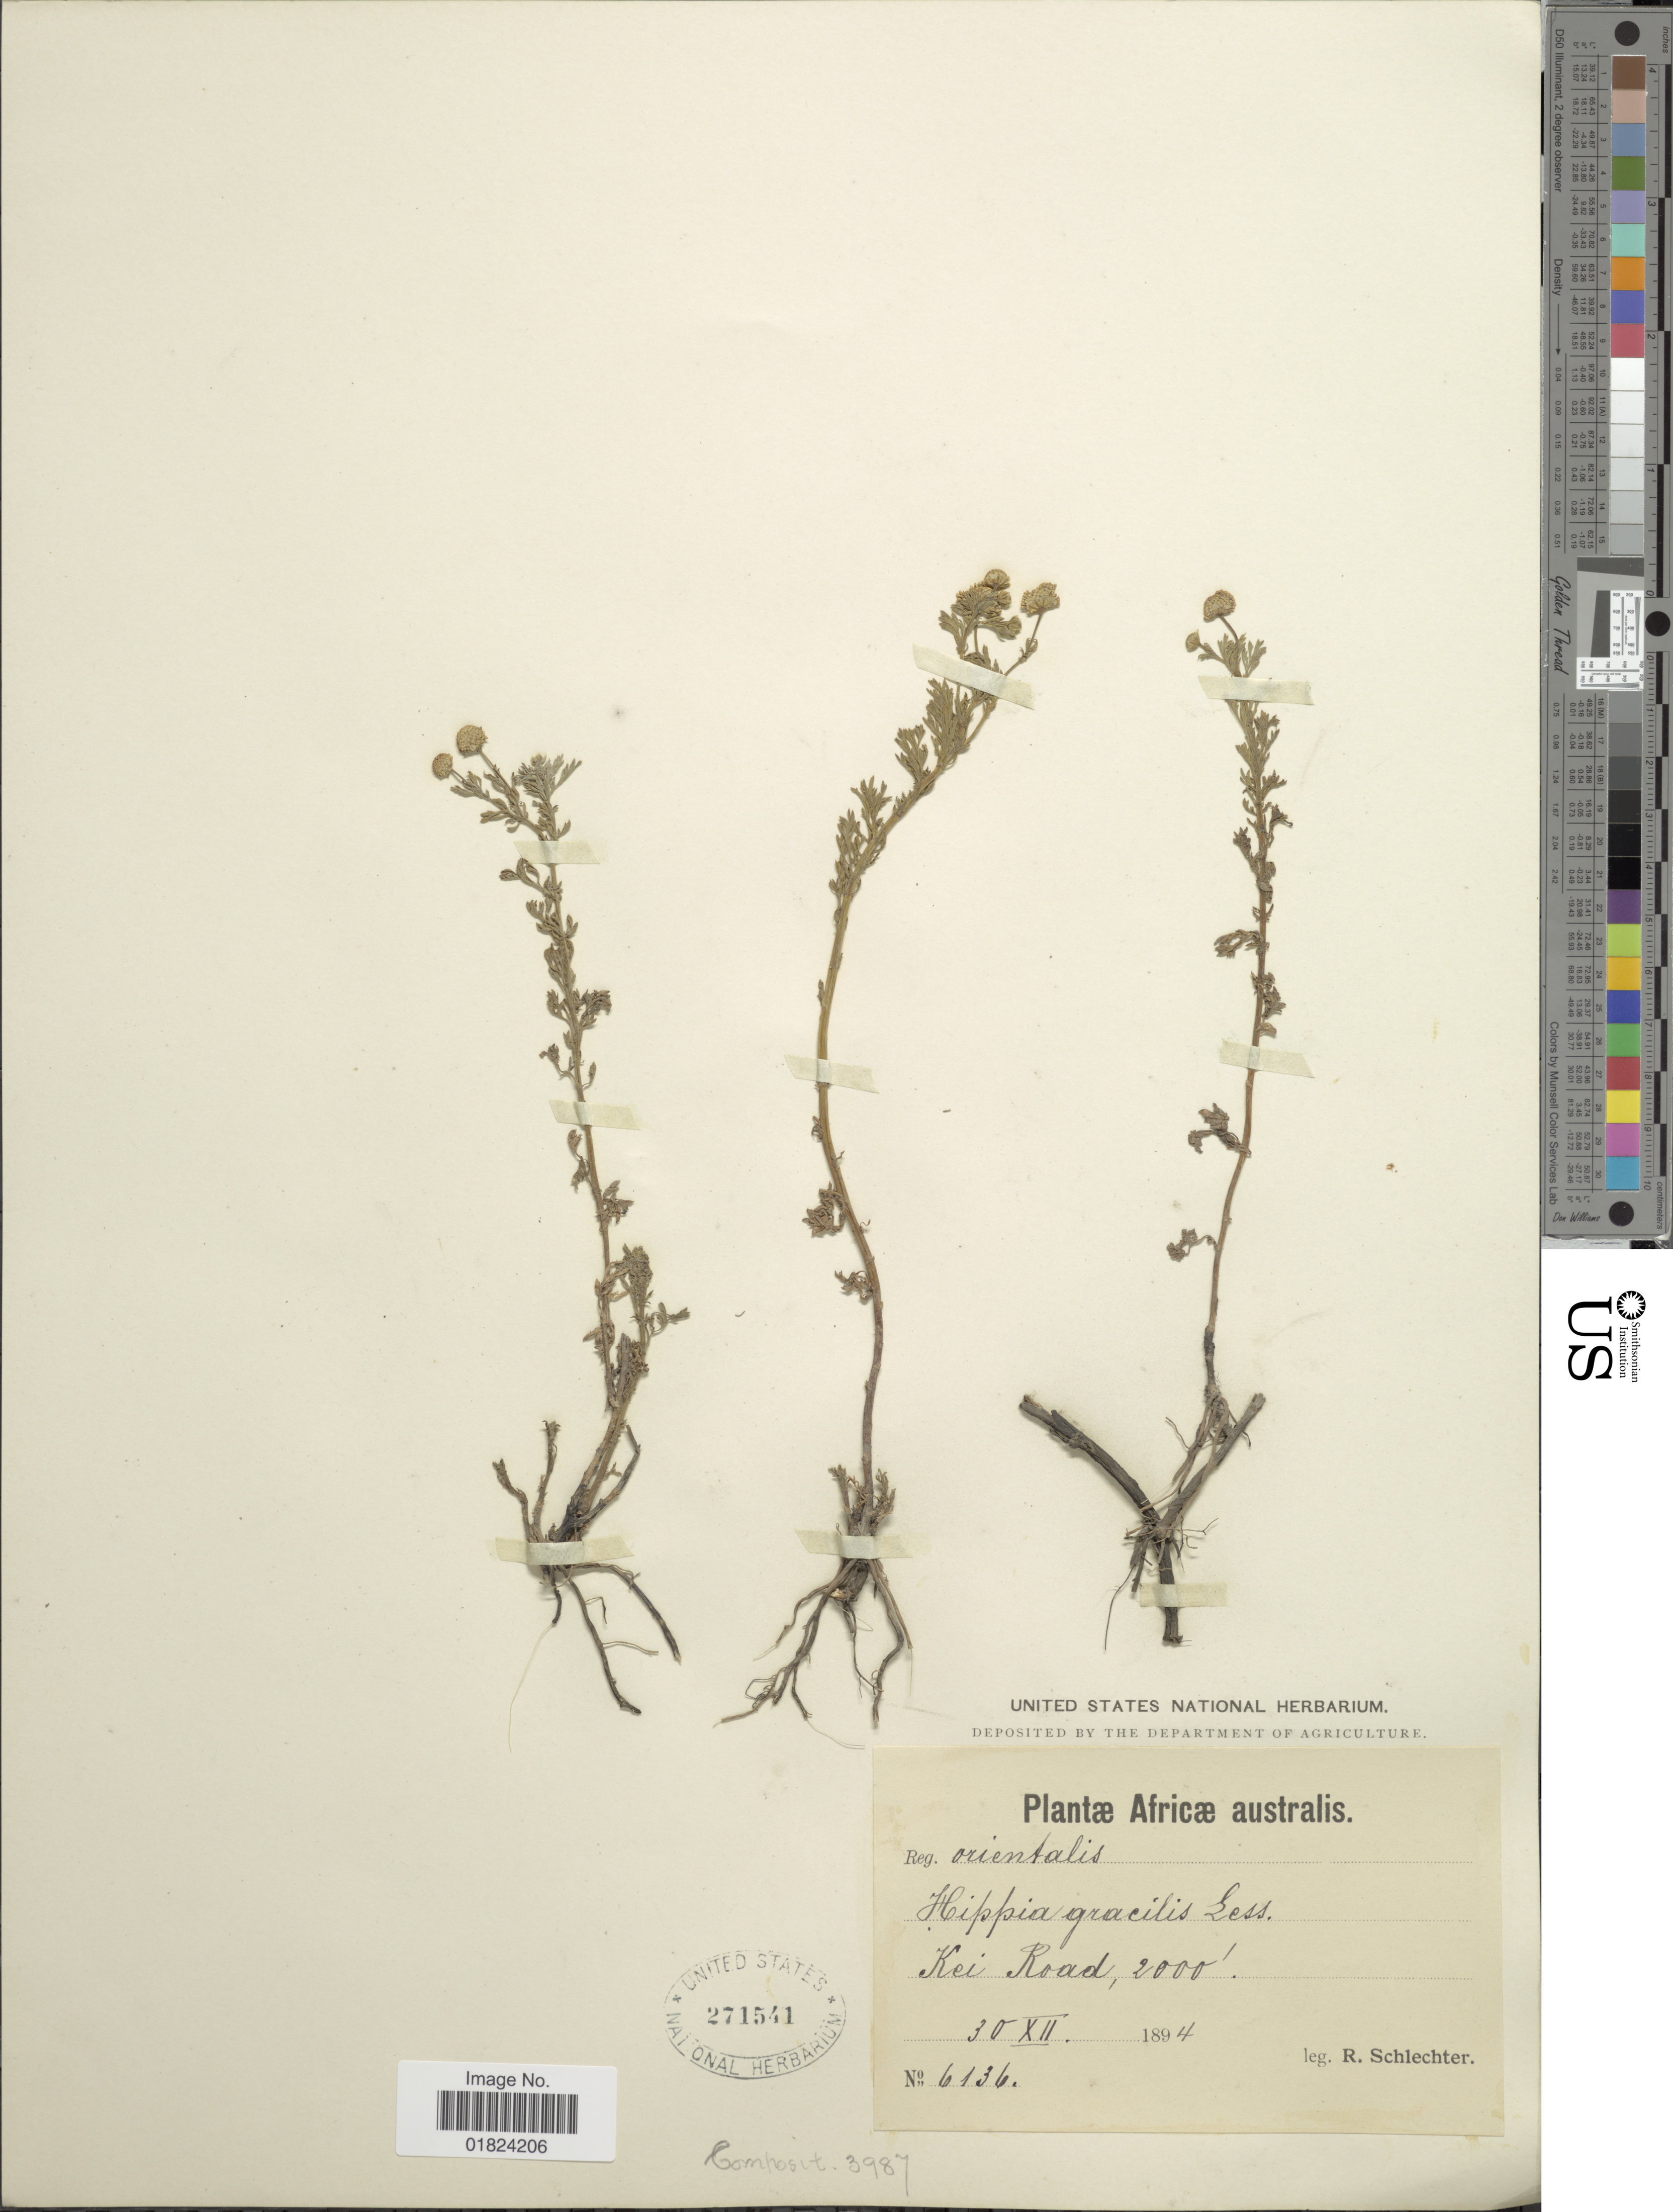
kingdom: Plantae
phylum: Tracheophyta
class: Magnoliopsida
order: Asterales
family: Asteraceae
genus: Hippia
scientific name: Hippia gracilis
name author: Less.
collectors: F. R. R. Schlechter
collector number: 6136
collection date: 1894-12-30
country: South Africa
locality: Africae australis, Klei Road.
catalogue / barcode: US 271541